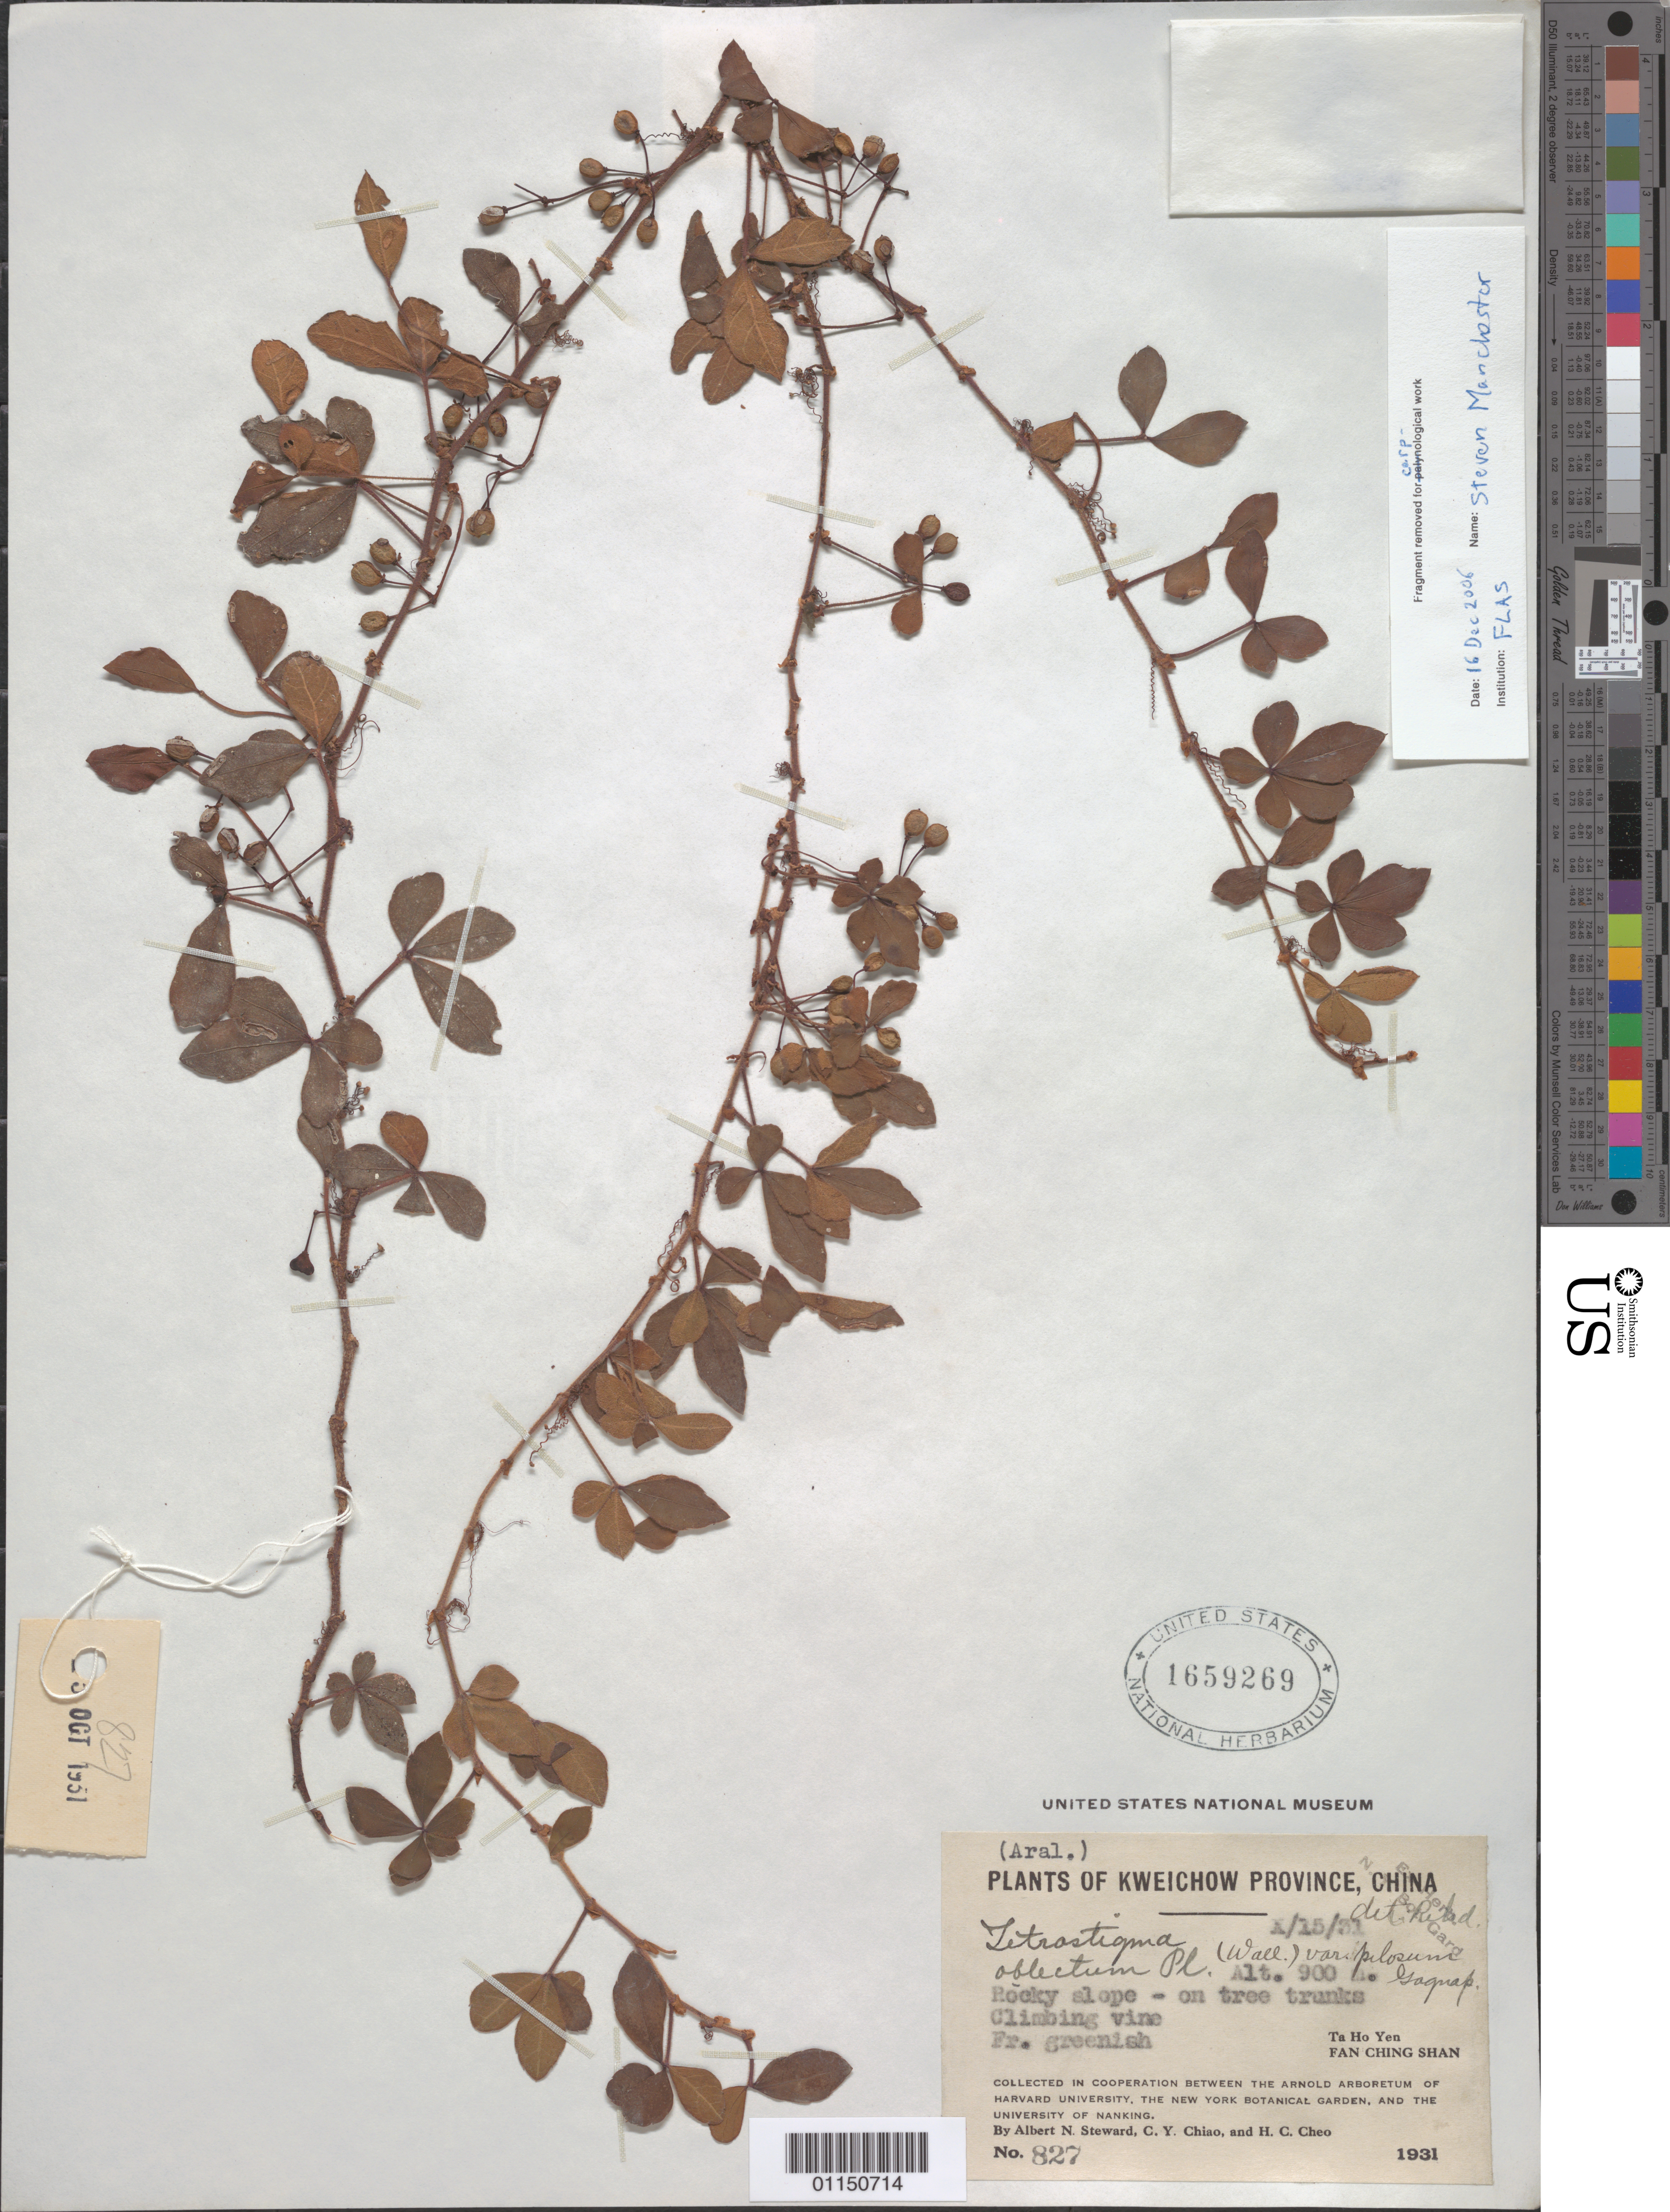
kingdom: Plantae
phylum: Tracheophyta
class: Magnoliopsida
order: Vitales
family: Vitaceae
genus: Tetrastigma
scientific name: Tetrastigma obtectum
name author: (Wall. ex Laws.) Planch. ex Franch.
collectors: A. N. Steward, C. Y. Chiao & H. Cheo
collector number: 827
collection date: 1931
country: China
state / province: Guizhou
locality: Ta Ho Yen. Fan Ching Shan.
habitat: Rocky slope - on tree trunks. Climbing vine.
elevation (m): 900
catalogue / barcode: US 1659269